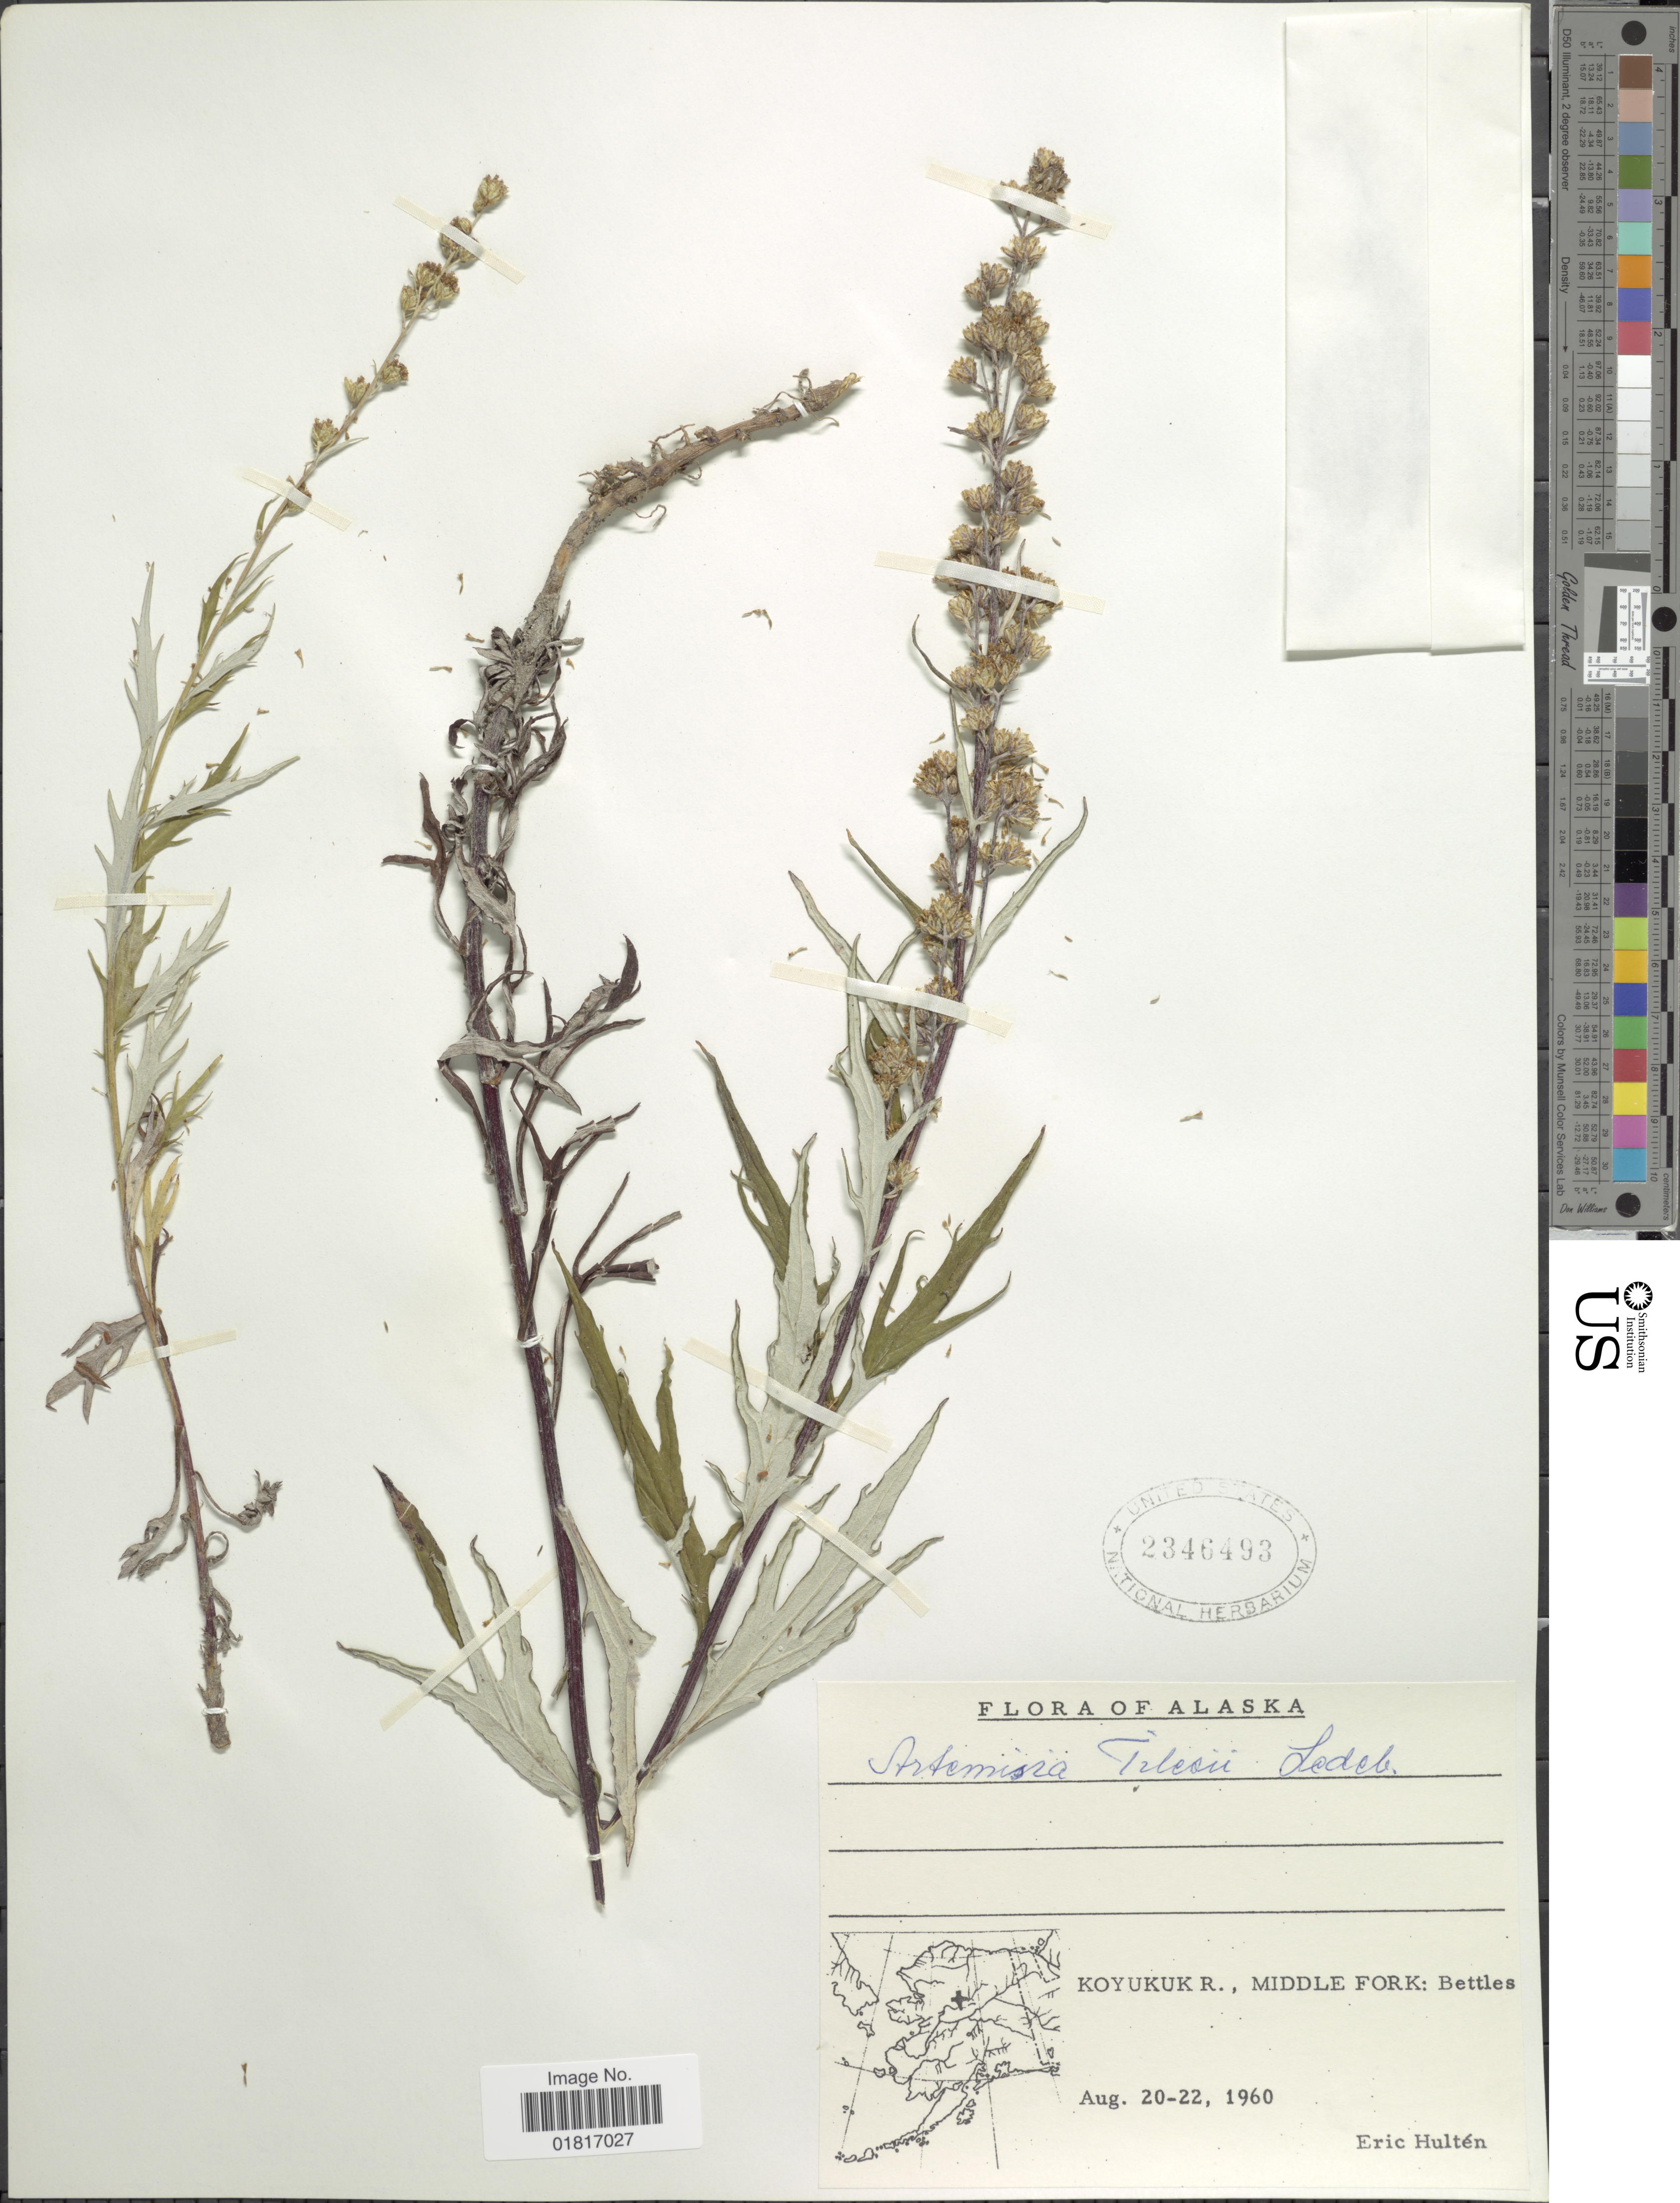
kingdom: Plantae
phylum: Tracheophyta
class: Magnoliopsida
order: Asterales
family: Asteraceae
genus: Artemisia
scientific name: Artemisia tilesii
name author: Ledeb.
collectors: E. G. Hultén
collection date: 1960-08-20/1960-08-22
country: United States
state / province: Alaska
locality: Koyukuk R., Middle Fork: Bettles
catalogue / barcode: US 2346493